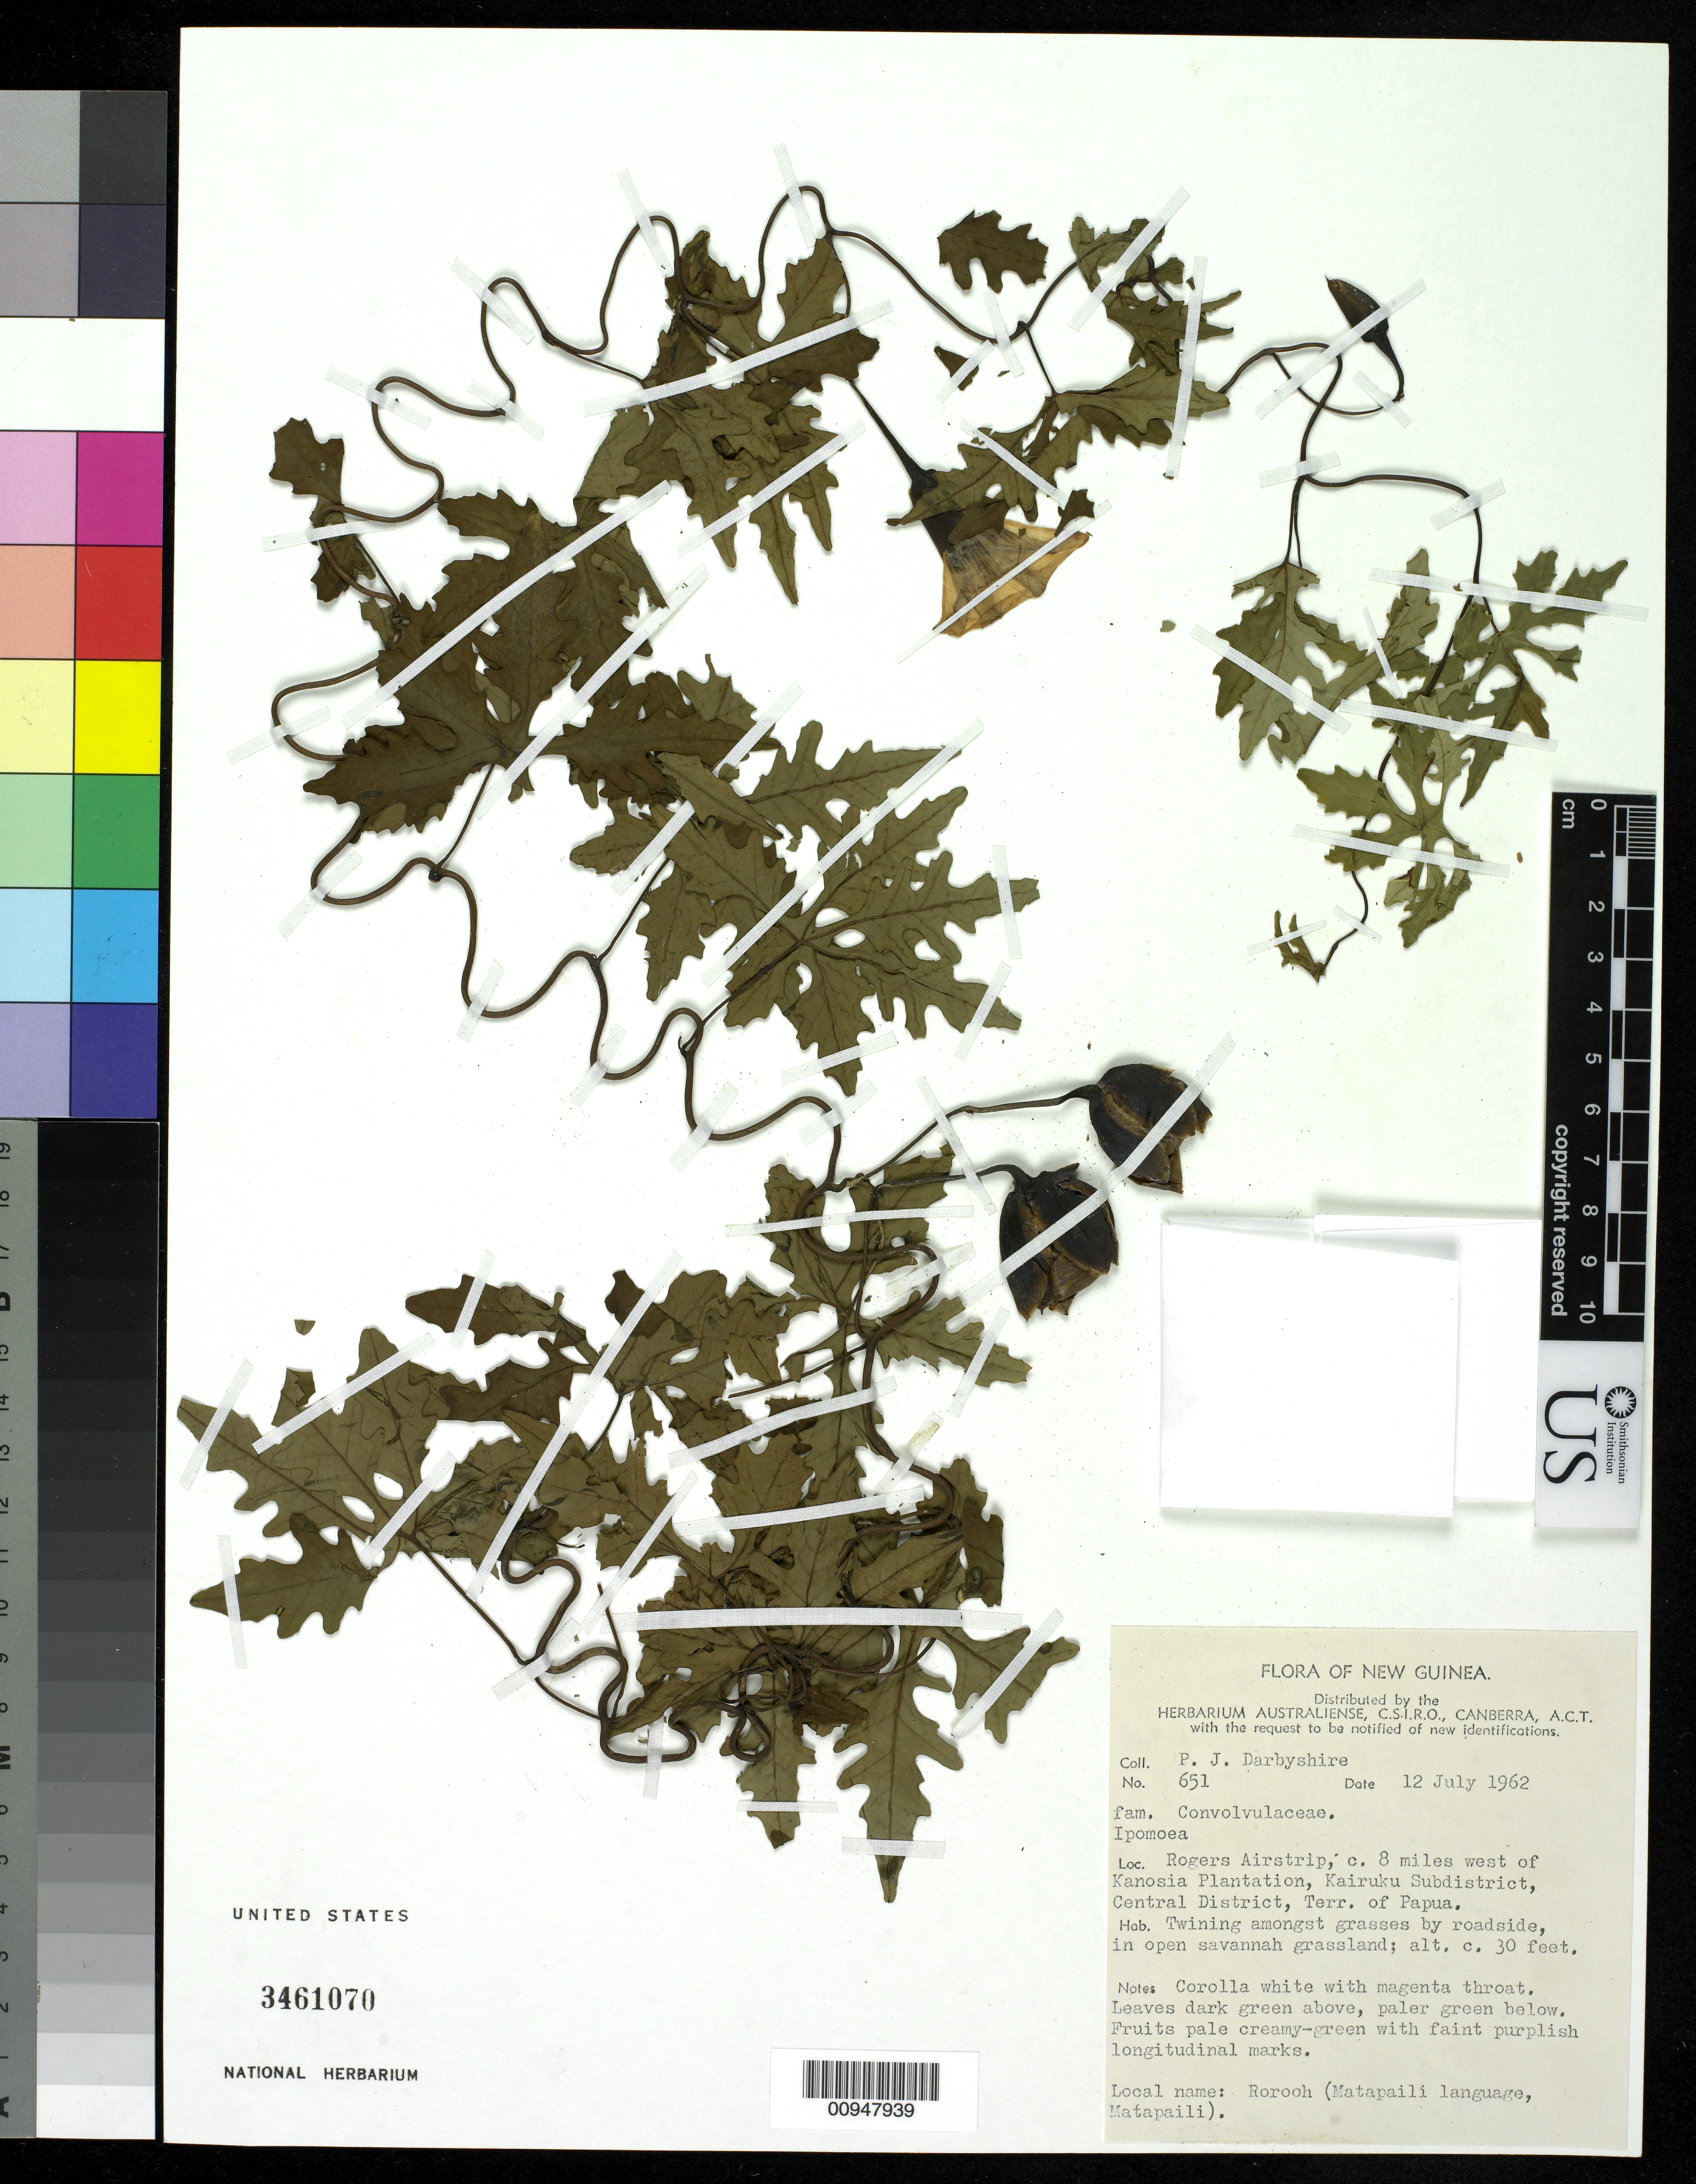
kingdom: Plantae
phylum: Tracheophyta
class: Magnoliopsida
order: Solanales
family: Convolvulaceae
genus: Ipomoea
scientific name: Ipomoea sp.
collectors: P. Darbyshire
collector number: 651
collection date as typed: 12 Jul 1962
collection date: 1962-07-12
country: Papua New Guinea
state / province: Central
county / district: Kairuku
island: New Guinea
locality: Rogers Airstrip, ca. 8 mi's. W. of Kanosia Plantation, Kairuku Subdistrict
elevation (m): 9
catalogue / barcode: US 3461070